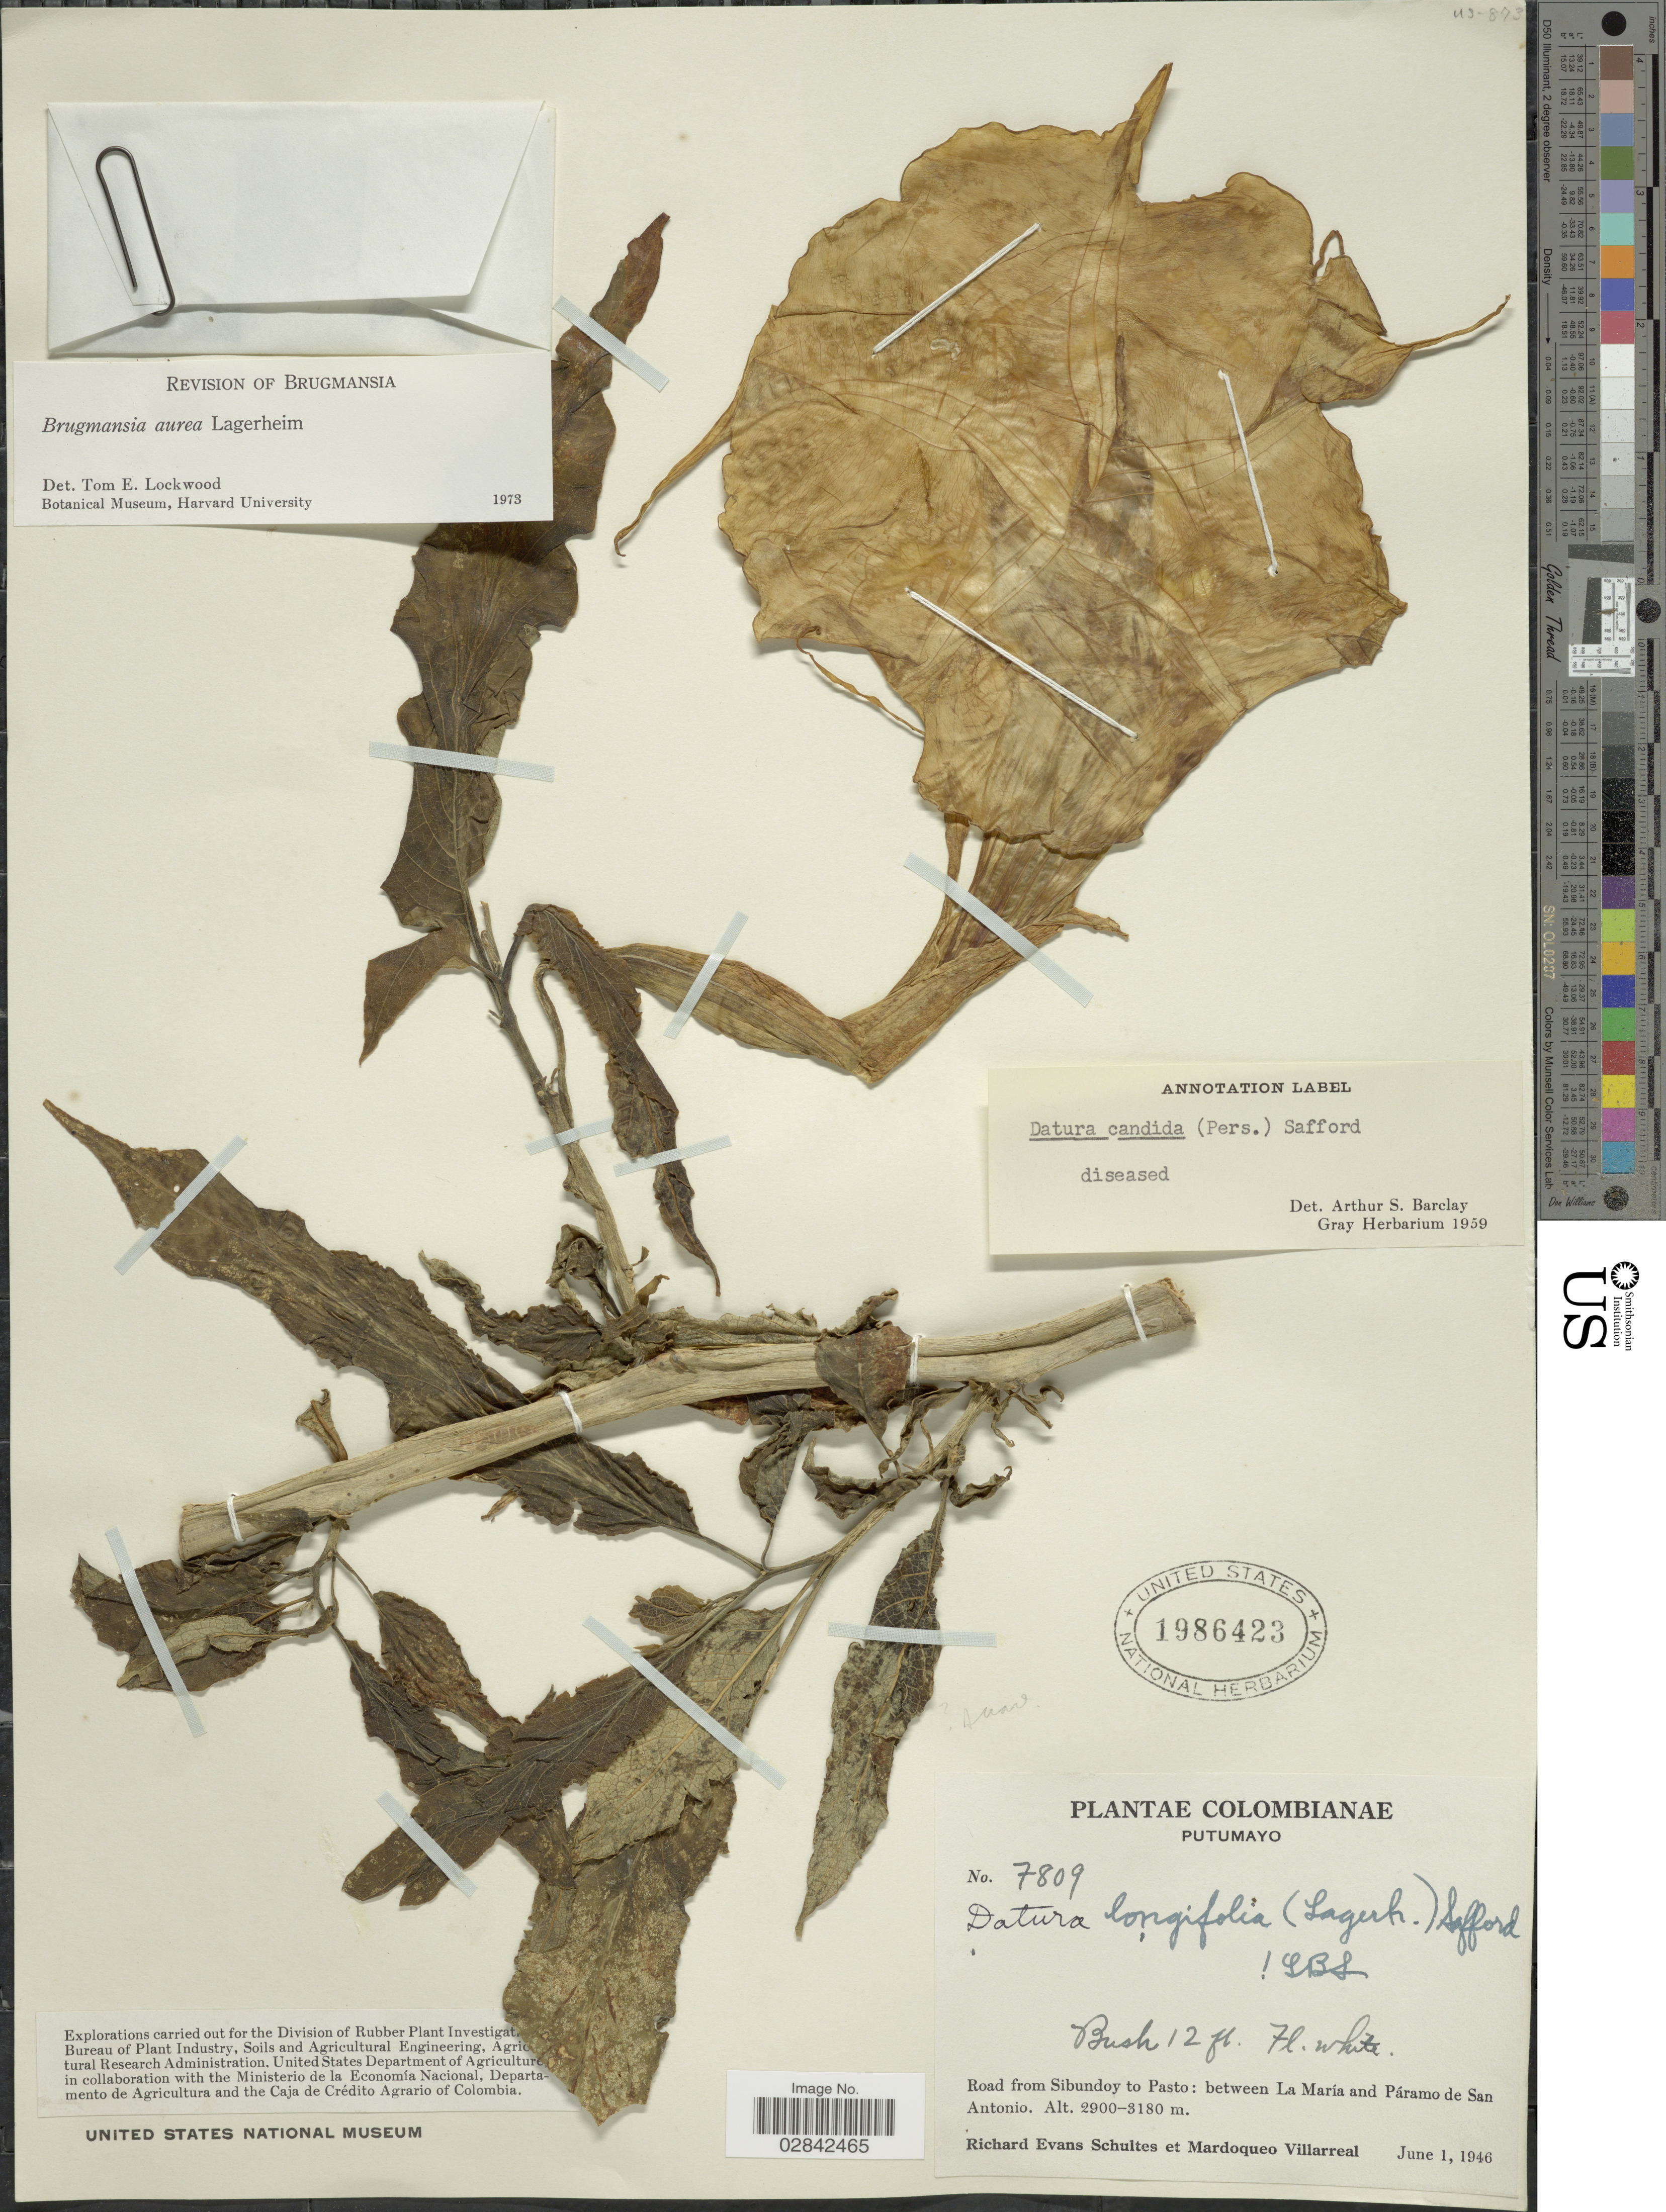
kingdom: Plantae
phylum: Tracheophyta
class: Magnoliopsida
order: Solanales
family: Solanaceae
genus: Brugmansia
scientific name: Brugmansia x candida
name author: Pers.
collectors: R. E. Schultes & M. Villarreal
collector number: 7809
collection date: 1946-06-01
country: Colombia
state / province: Putumayo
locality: Road from Sibundoy to Pasto: between La María and Páramo de San Antonio.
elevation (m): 2900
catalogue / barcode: US 1986423